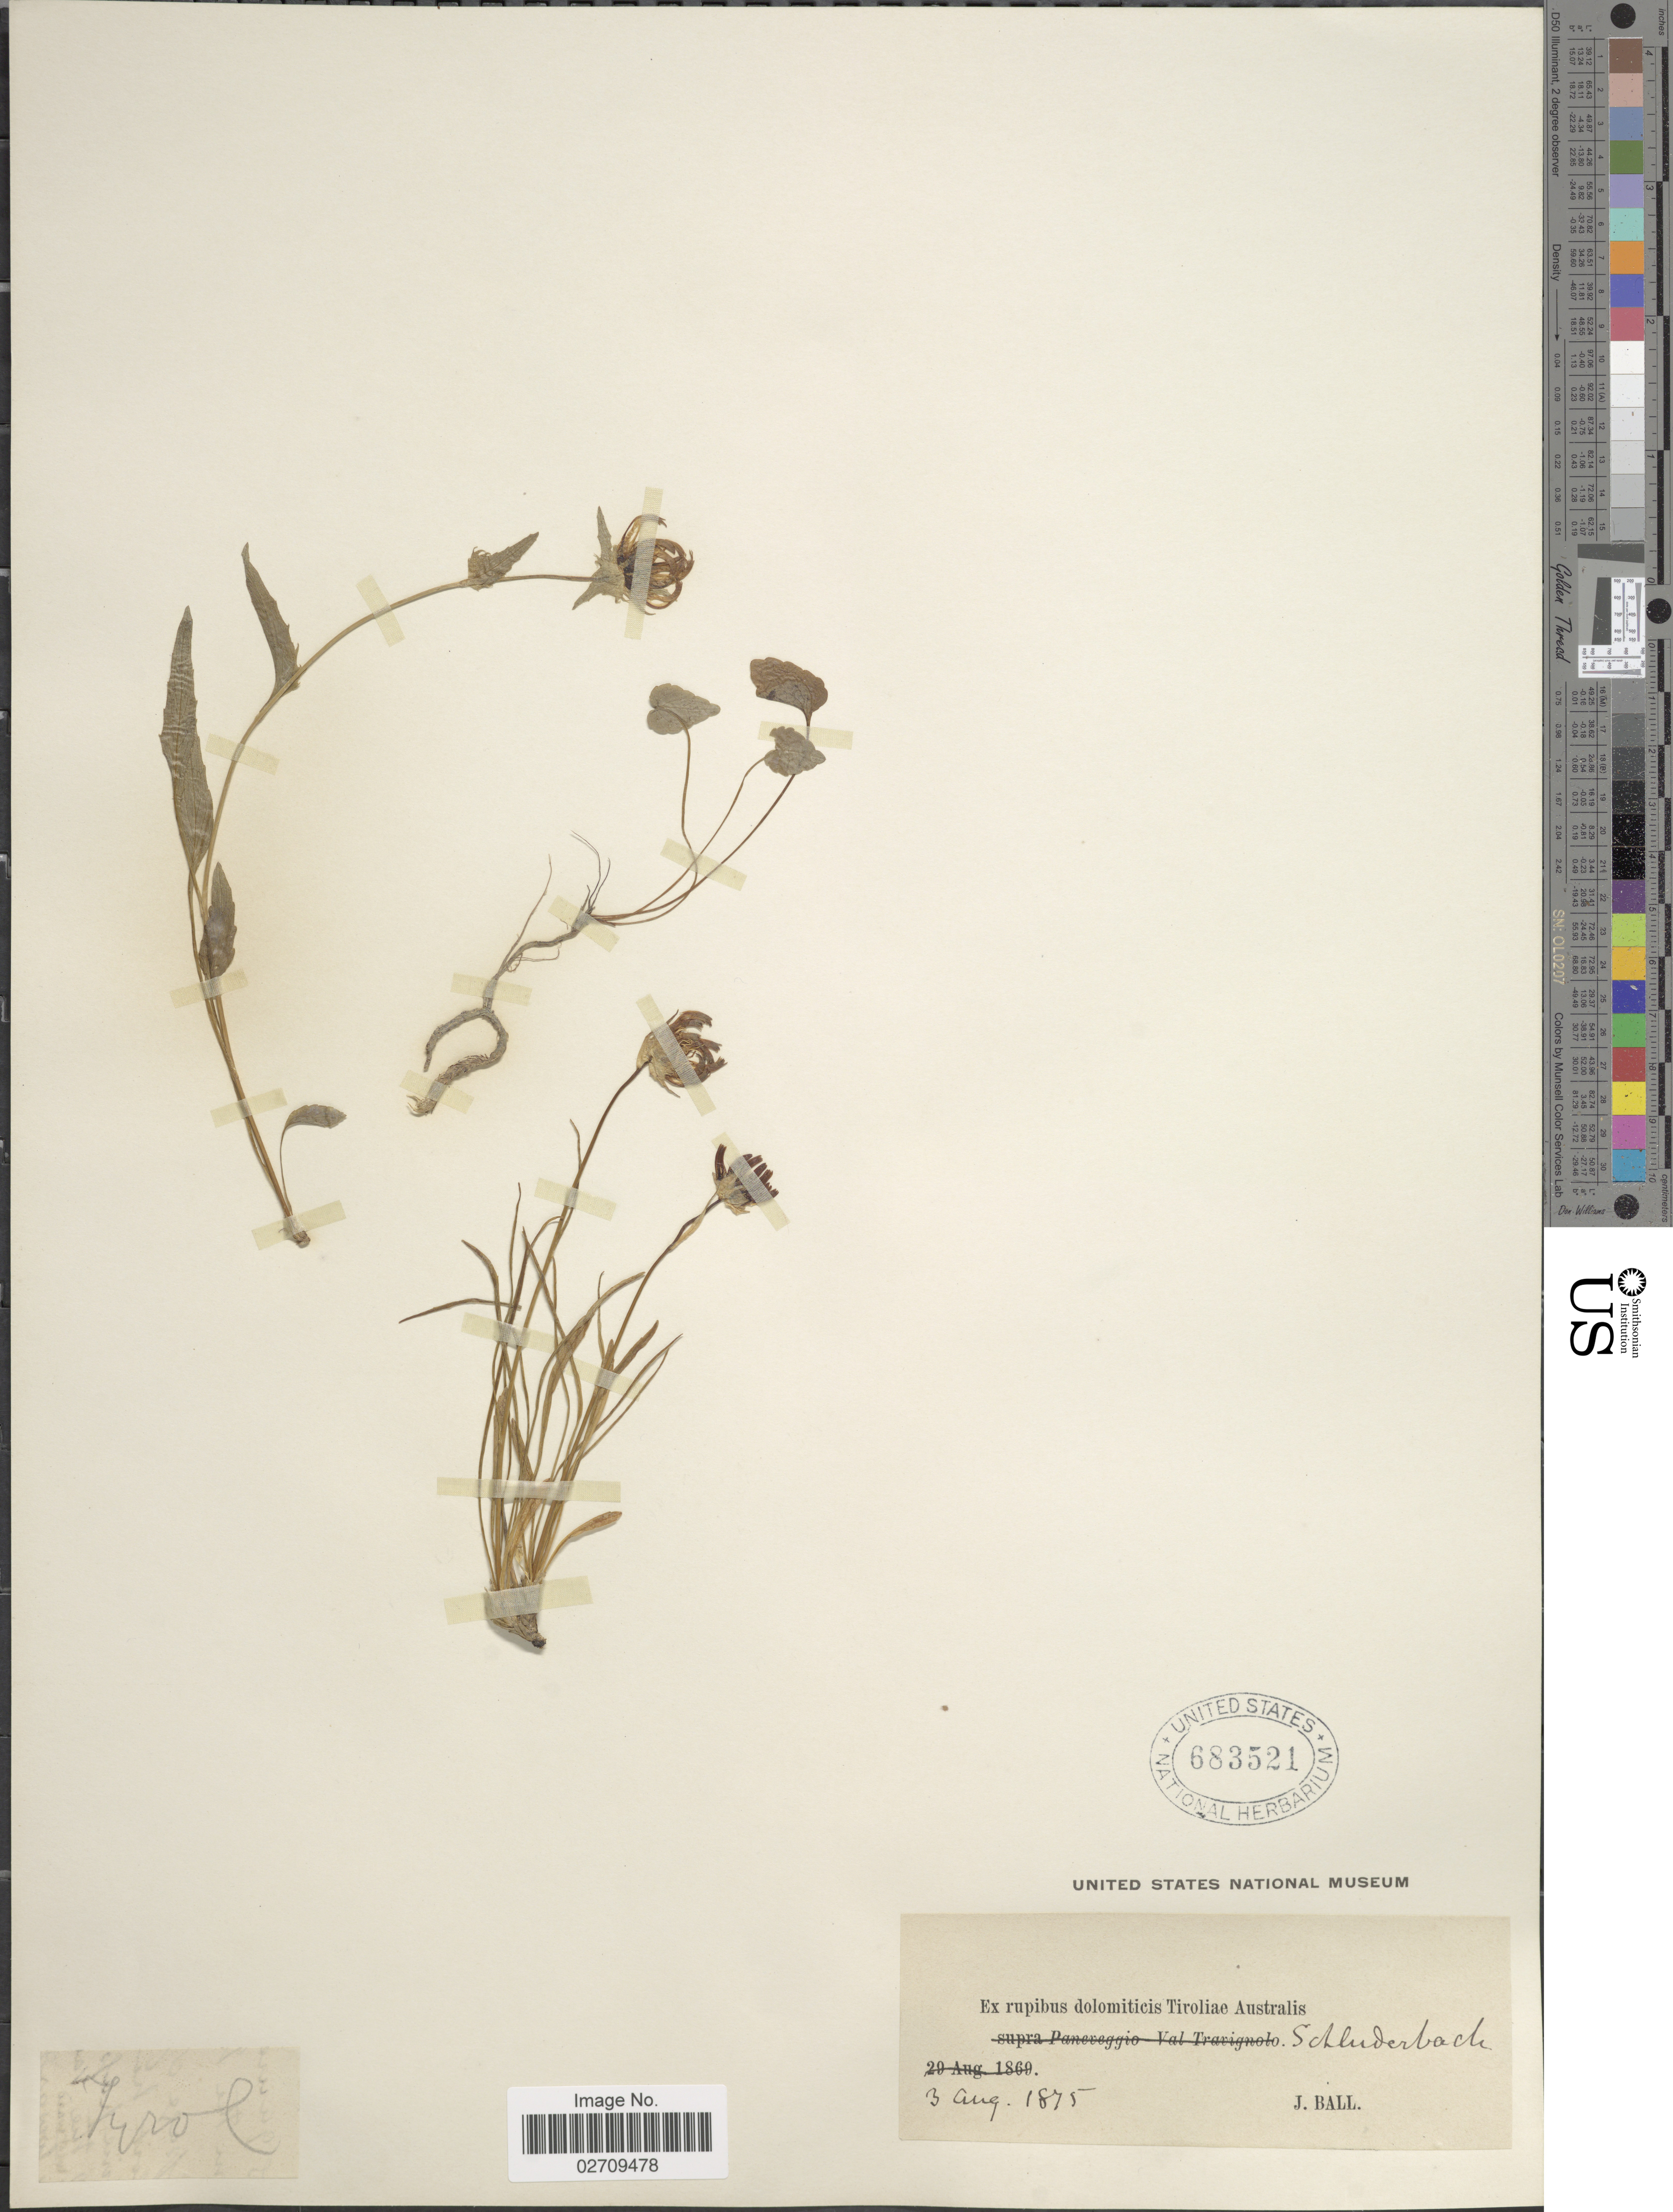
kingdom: Plantae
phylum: Tracheophyta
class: Magnoliopsida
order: Asterales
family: Campanulaceae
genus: Phyteuma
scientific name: Phyteuma sp.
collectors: J. Ball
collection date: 1875-08-03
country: Italy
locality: Rupibus dolomiticis Tiroliae Australis Schluderback [Schluderbach]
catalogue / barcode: US 683521